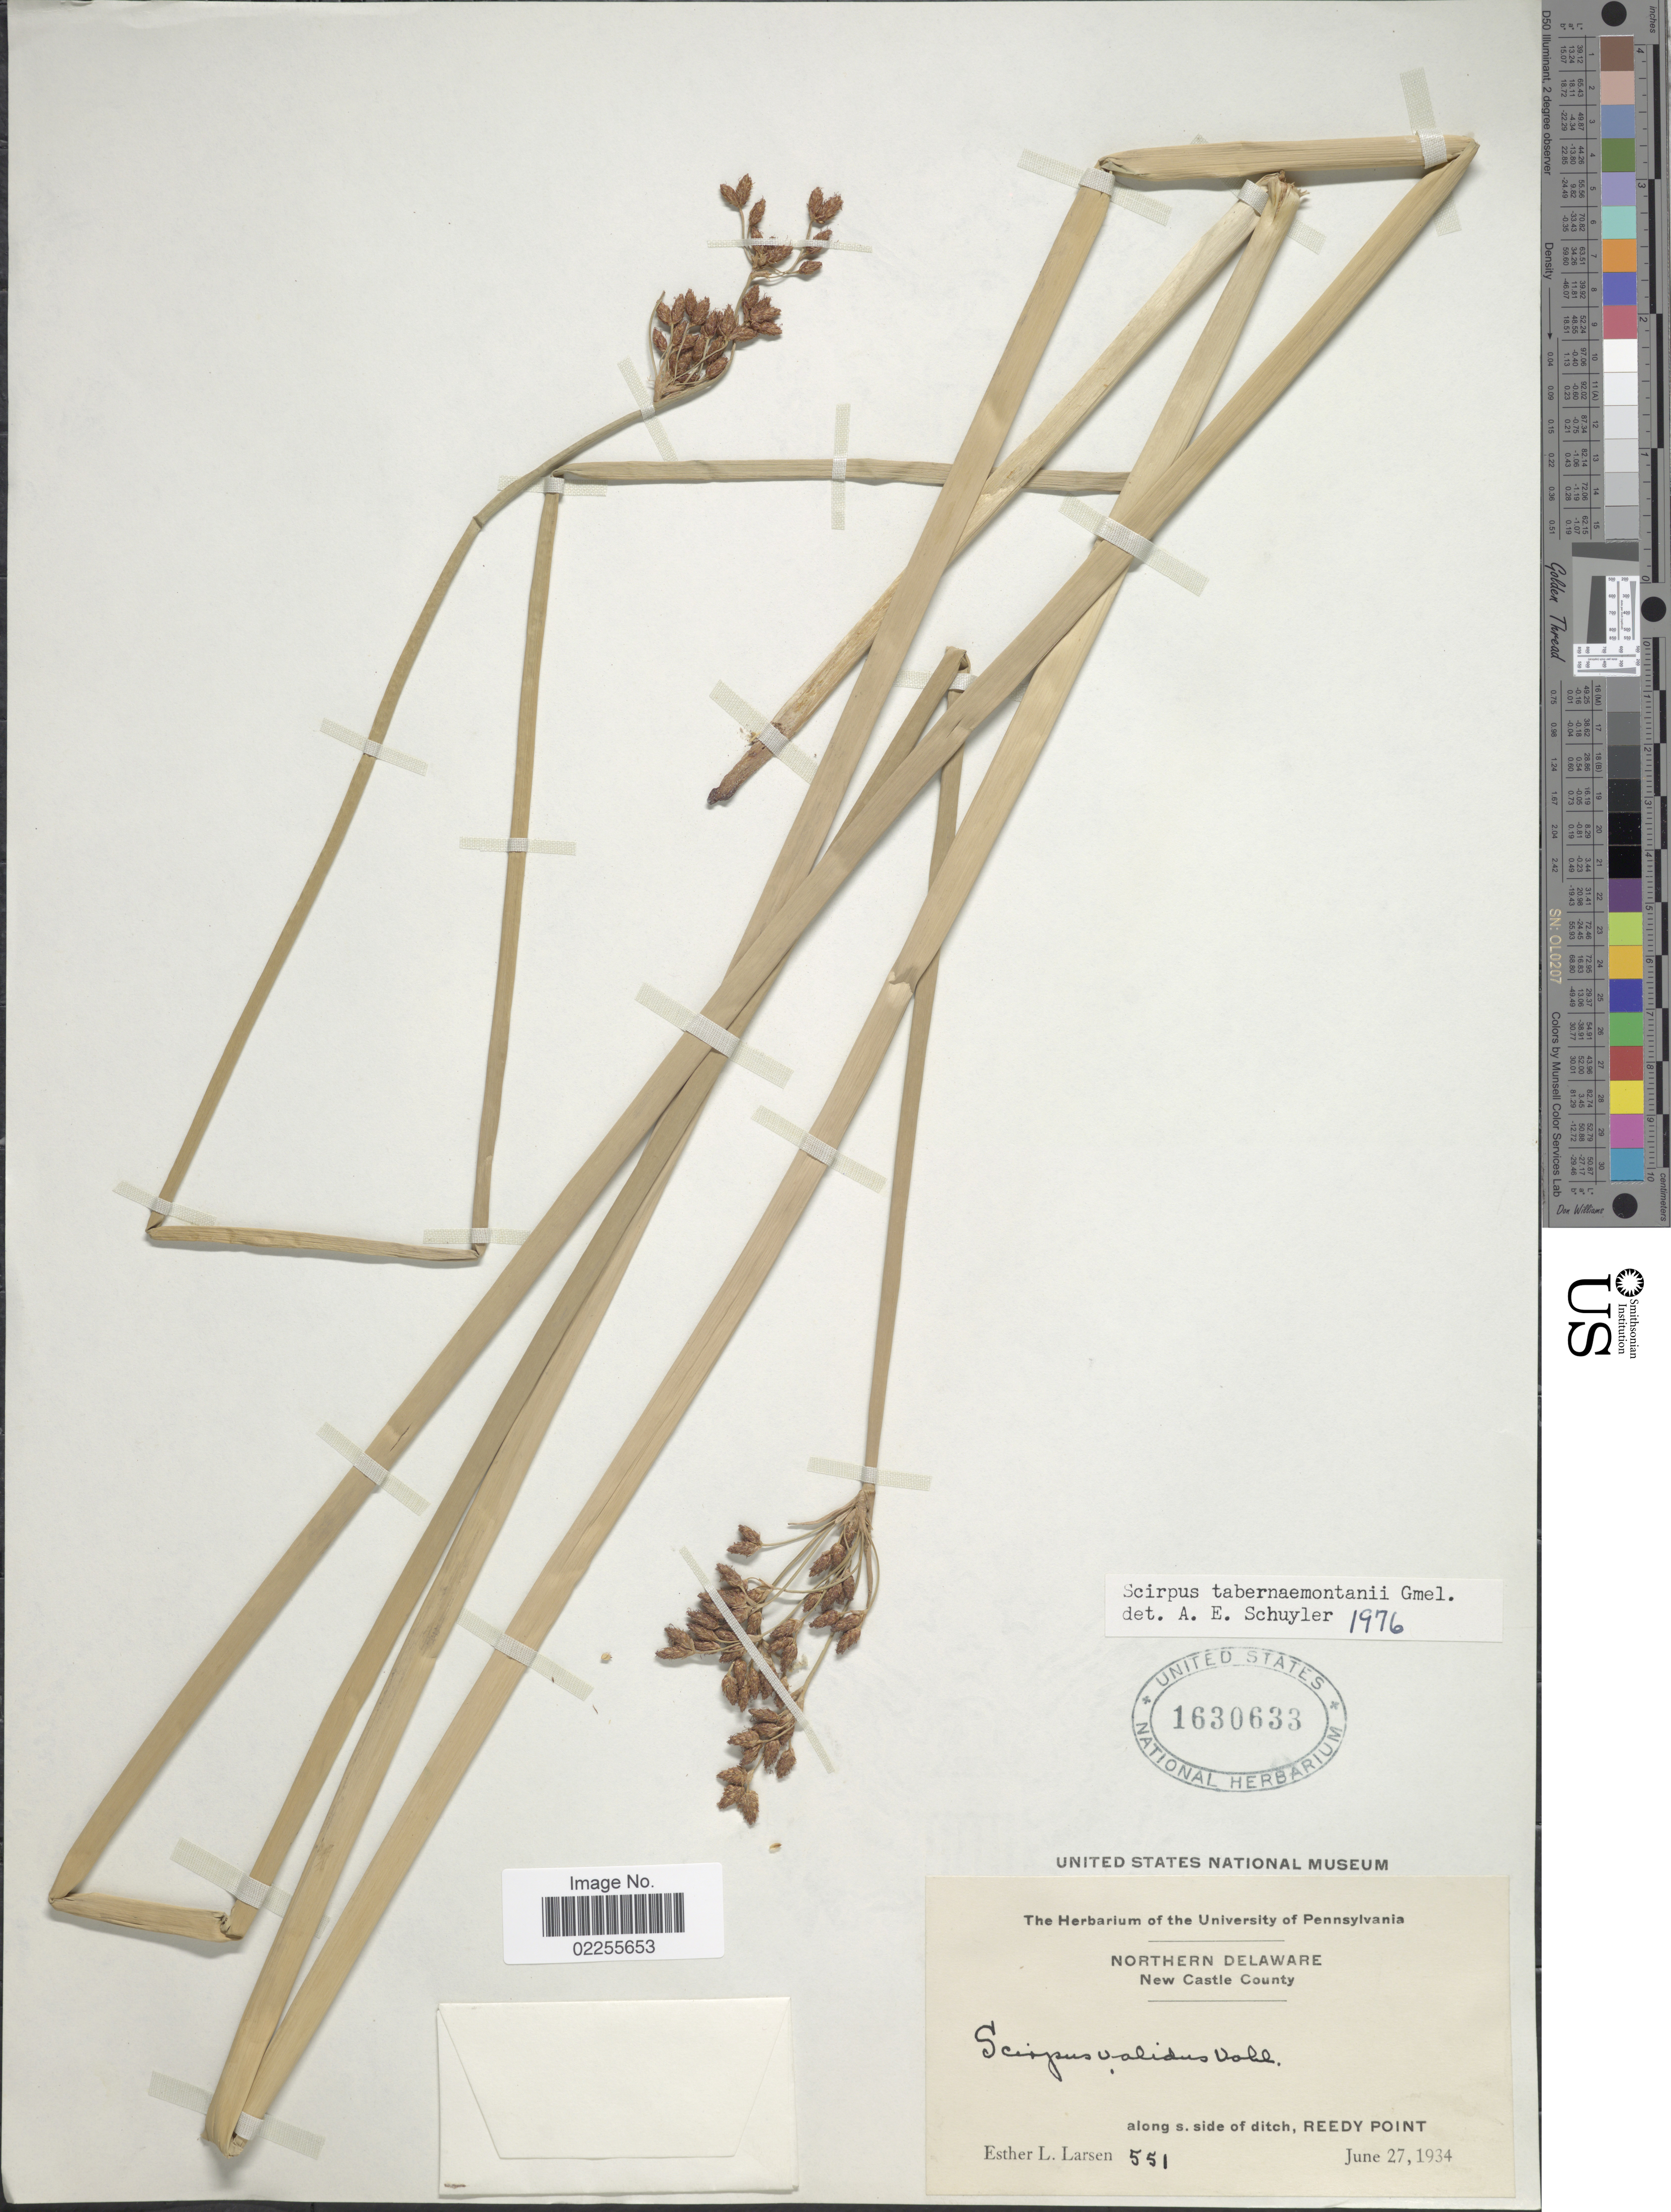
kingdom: Plantae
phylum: Tracheophyta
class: Liliopsida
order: Poales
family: Cyperaceae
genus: Schoenoplectus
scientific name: Schoenoplectus tabernaemontani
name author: (C.C. Gmel.) Palla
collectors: E. Larsen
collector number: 551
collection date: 1934-06-27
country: United States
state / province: Delaware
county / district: New Castle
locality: New Castle County, along s. side of ditch, Reedy Point.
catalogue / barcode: US 1630633